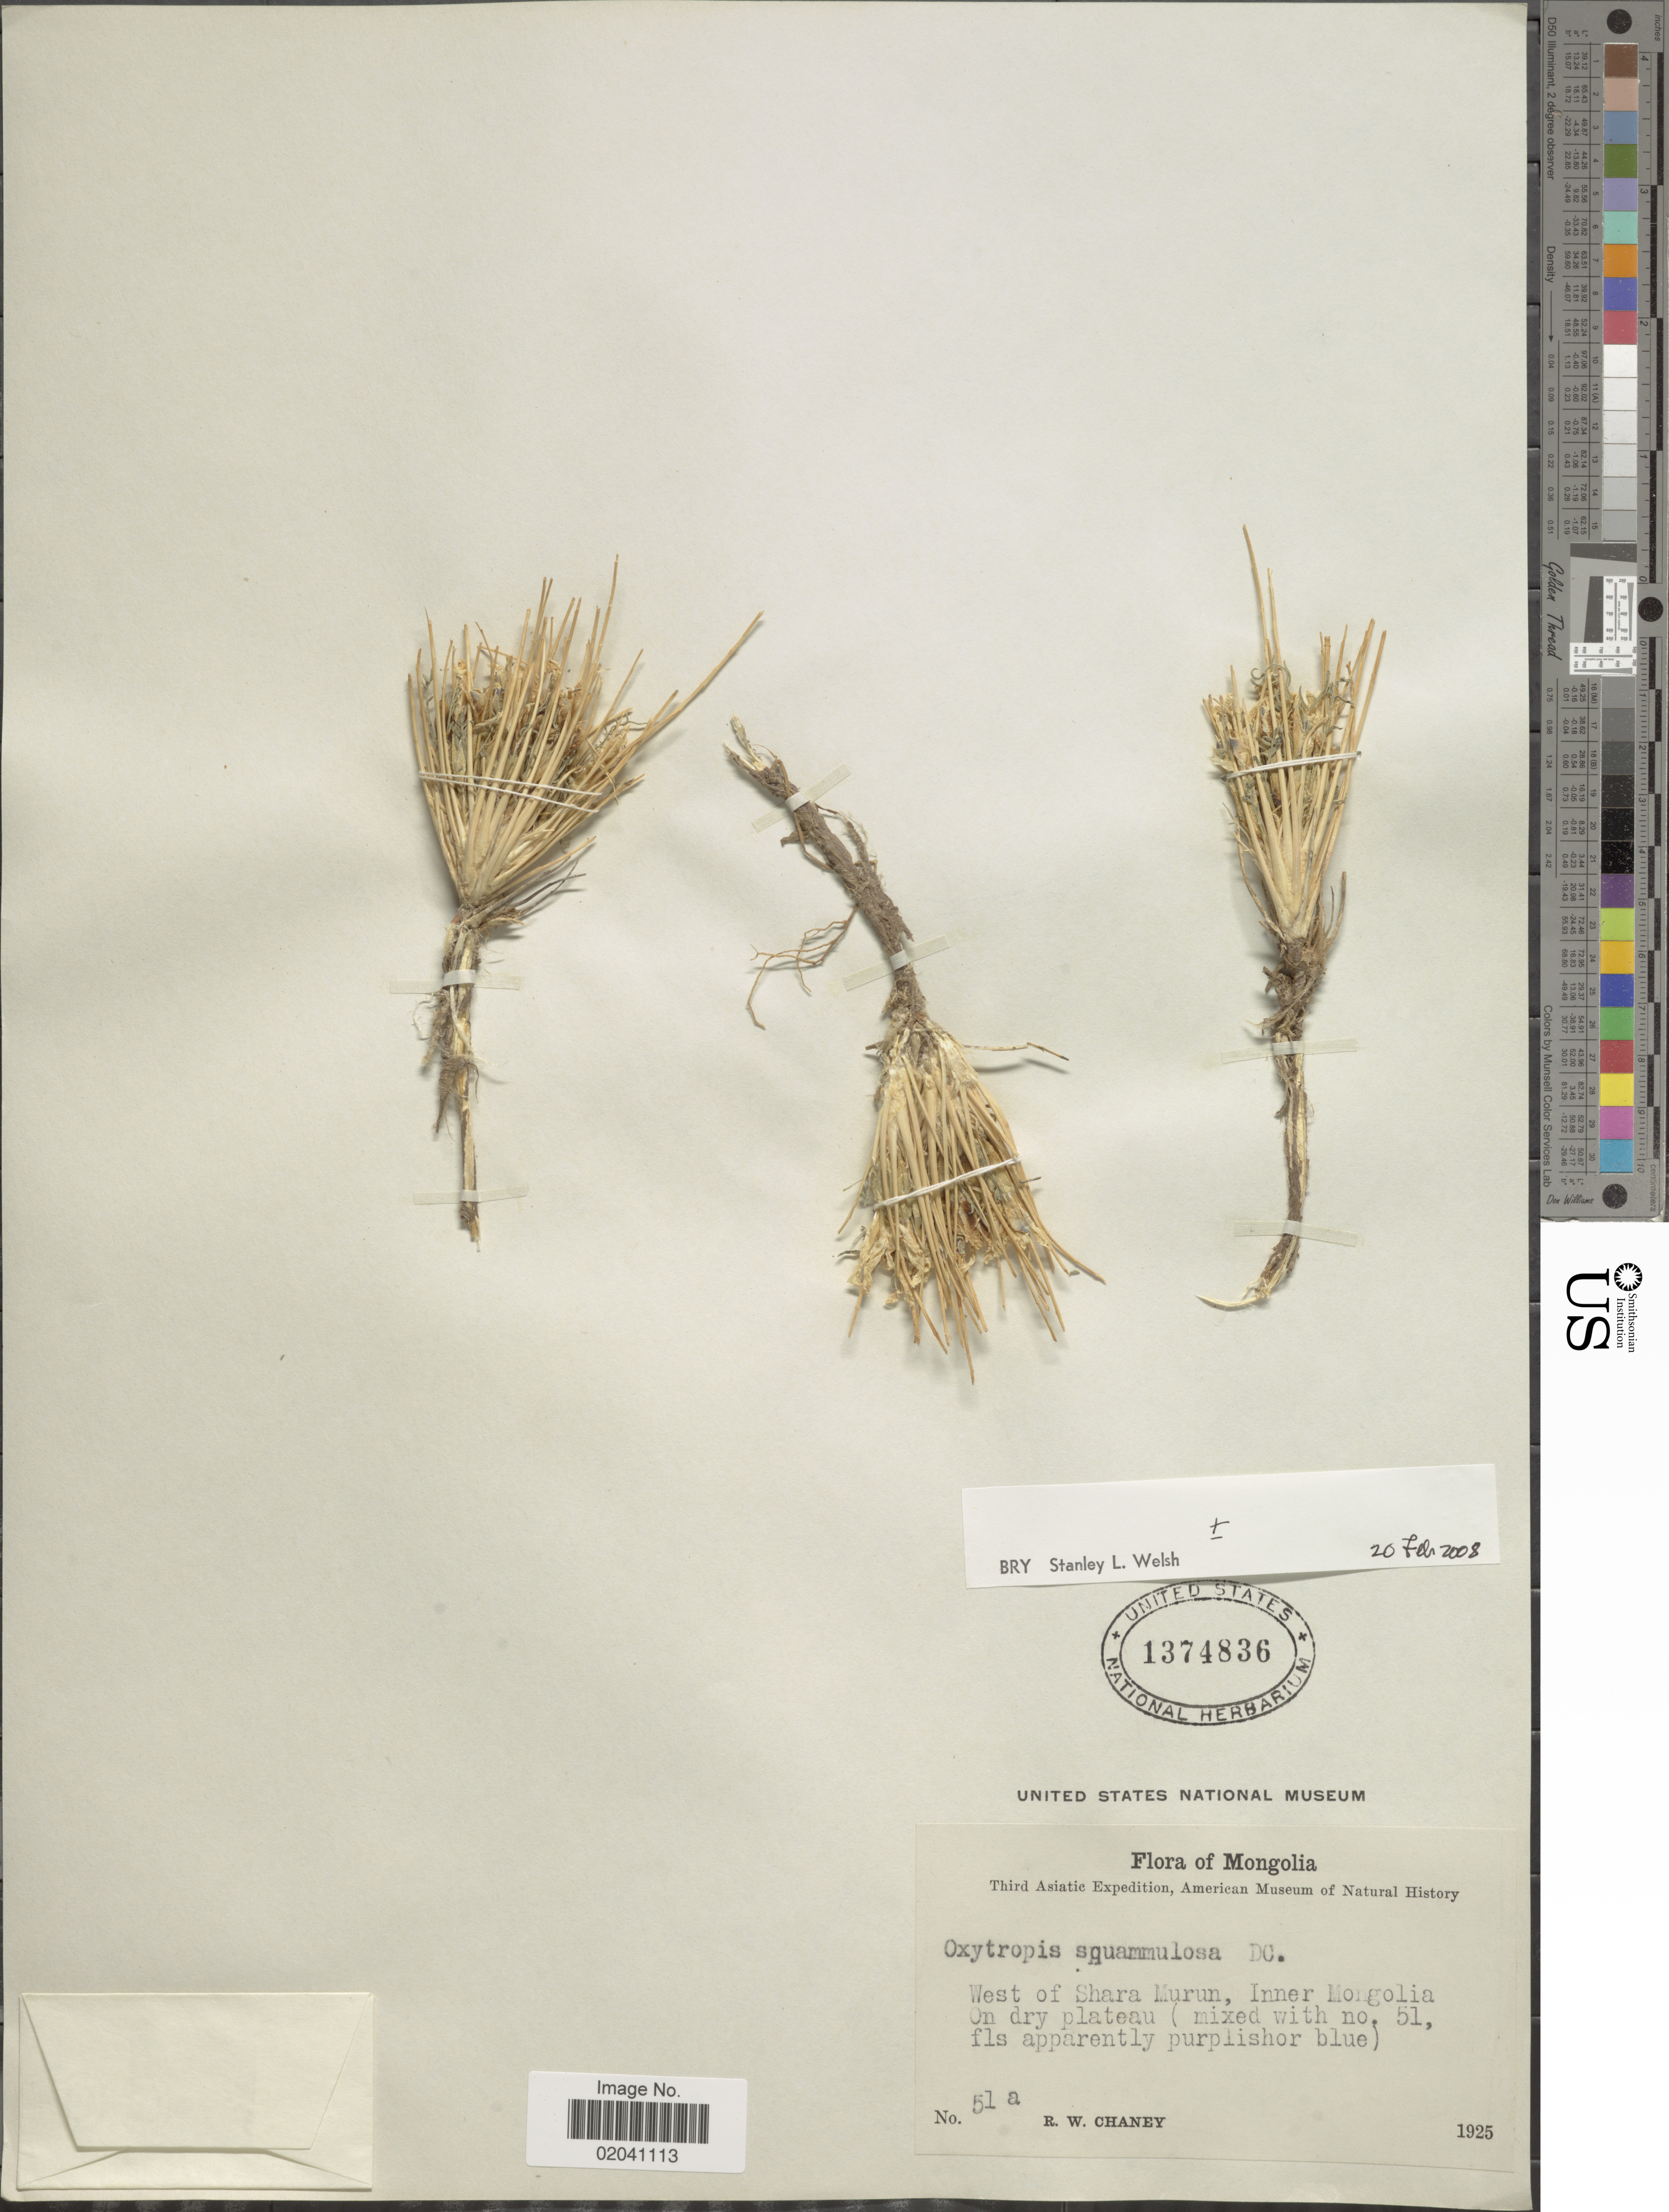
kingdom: Plantae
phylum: Tracheophyta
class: Magnoliopsida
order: Fabales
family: Fabaceae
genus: Oxytropis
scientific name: Oxytropis squammulosa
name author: DC.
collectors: R. Chaney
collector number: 51a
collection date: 1925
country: Mongolia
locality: West of Shara Murun, Inner Mongolia. On dry plateau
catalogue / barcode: US 1374836